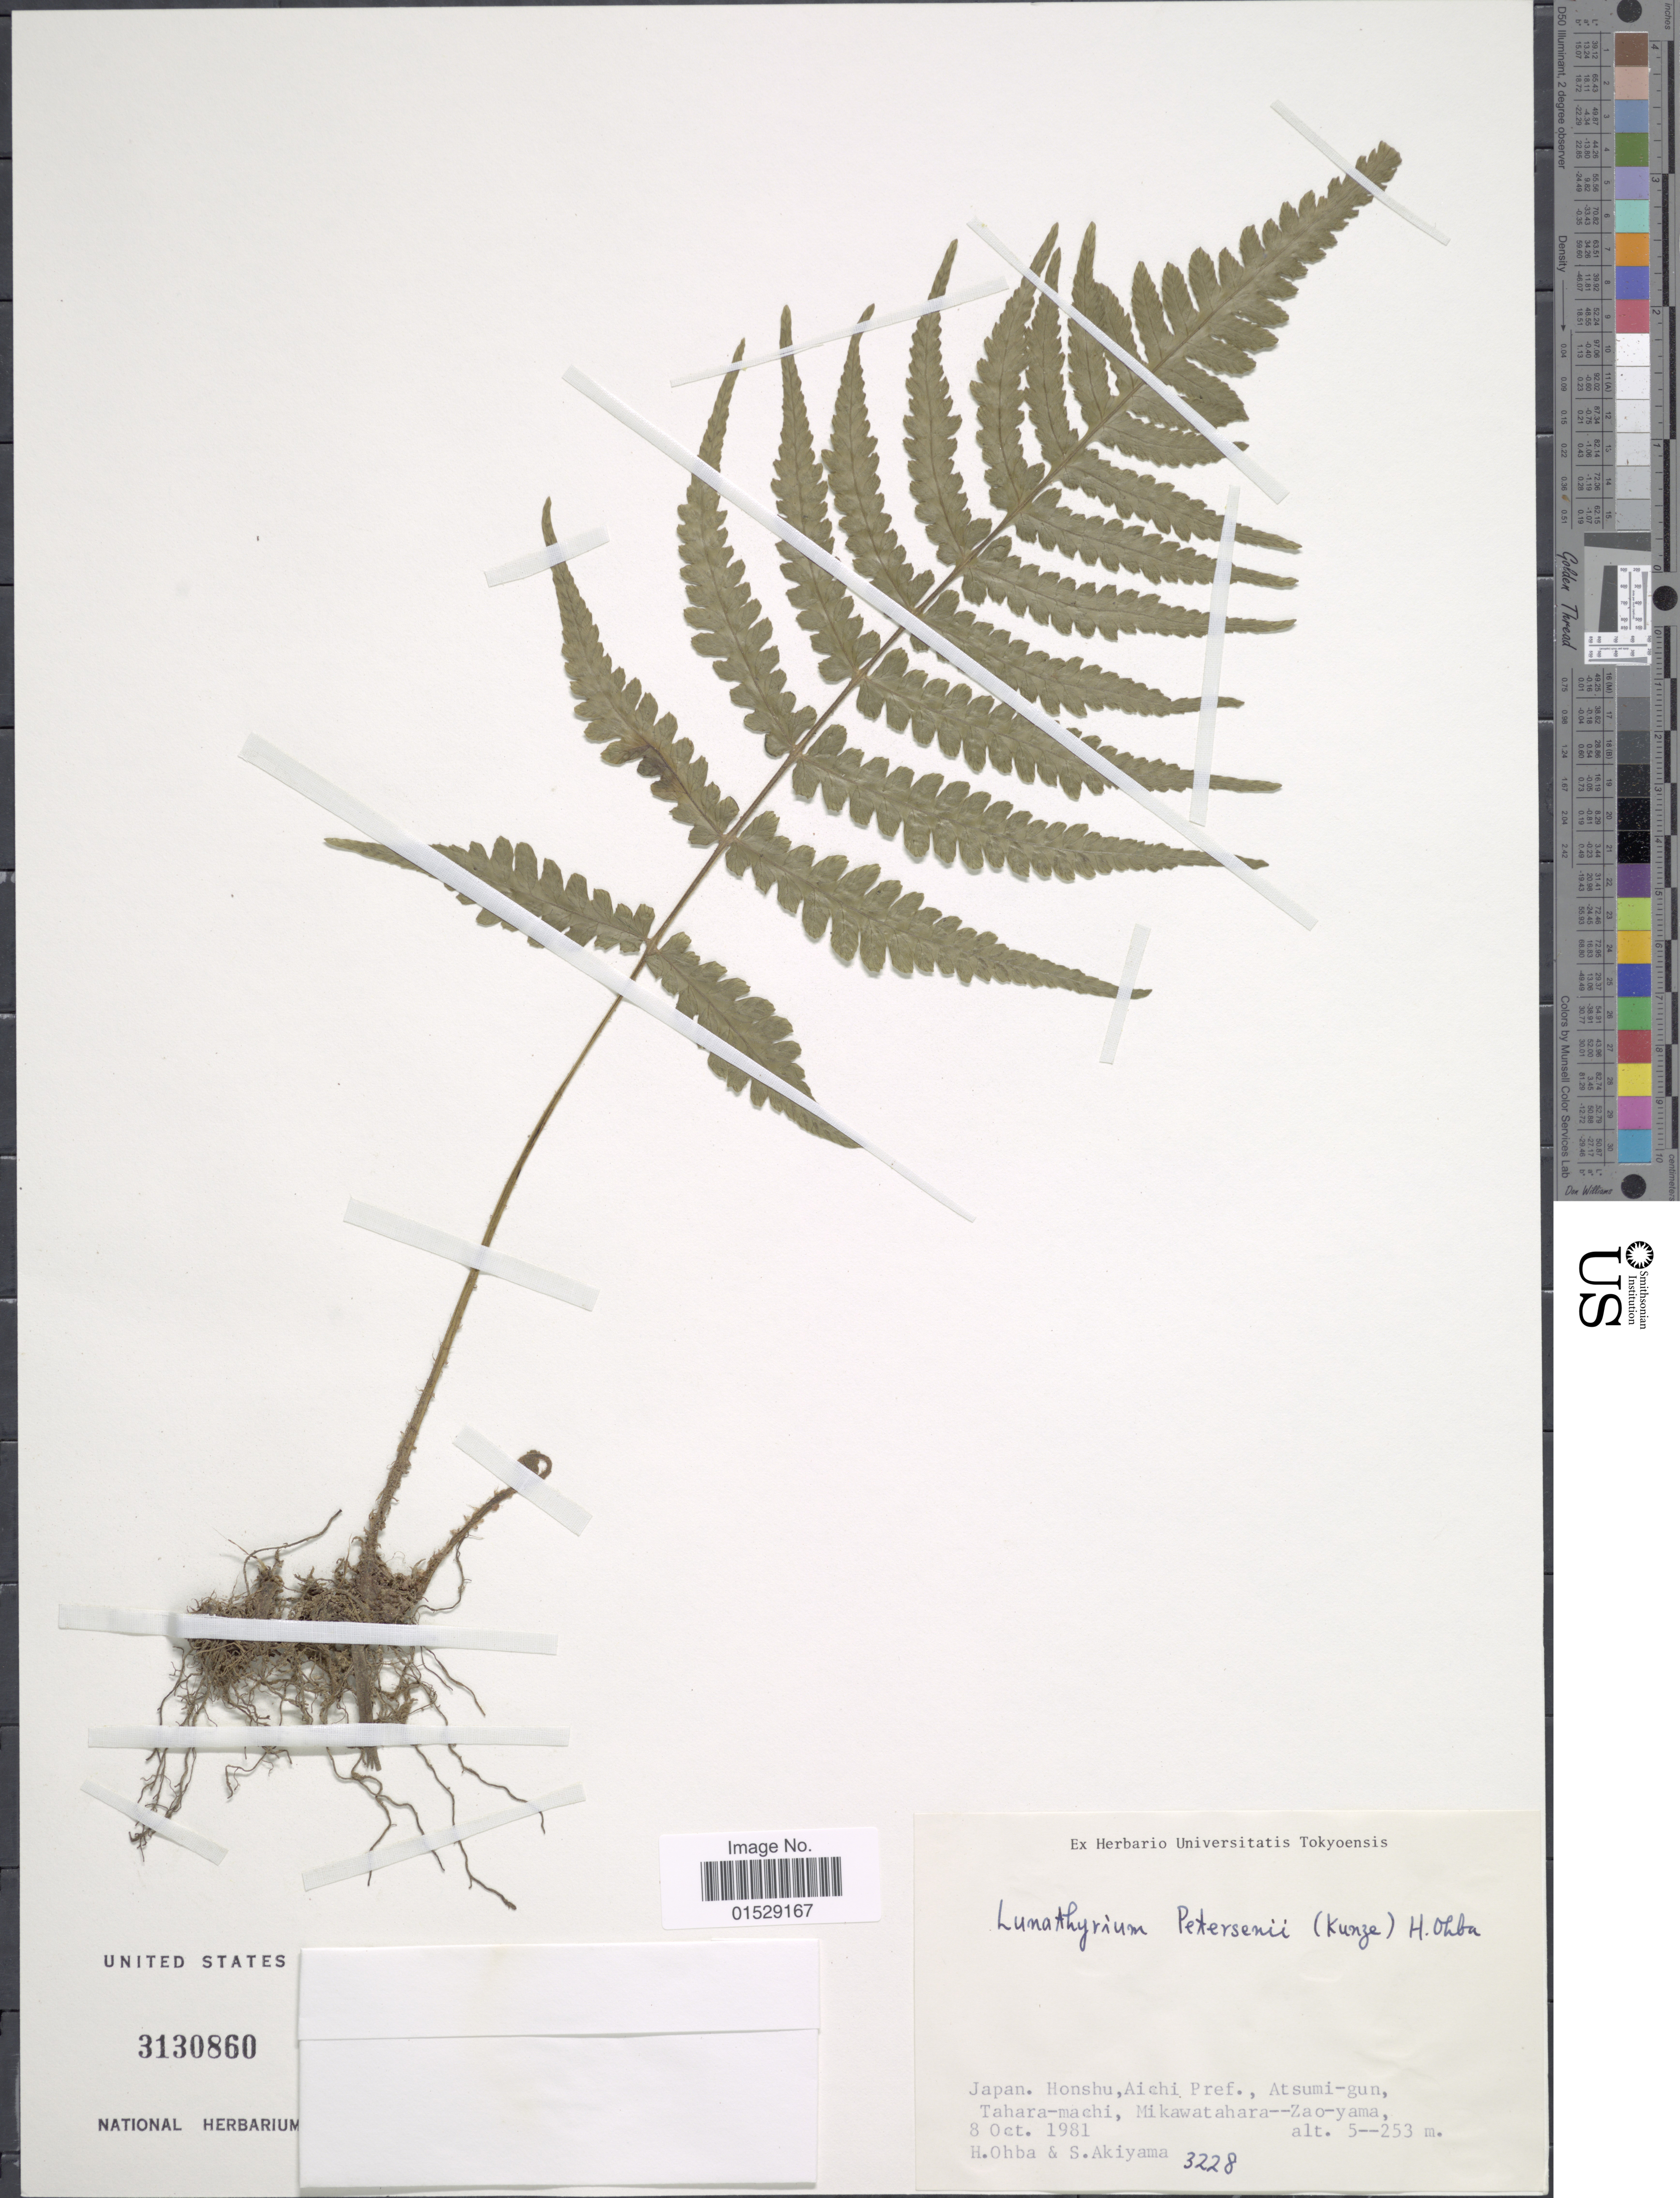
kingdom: Plantae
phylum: Tracheophyta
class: Polypodiopsida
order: Polypodiales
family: Athyriaceae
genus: Deparia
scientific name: Deparia petersenii var. petersenii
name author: (Kunze) M. Kato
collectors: H. Ohba & Shinobu Akiyama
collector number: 3228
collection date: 1981-10-08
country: Japan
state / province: Aiti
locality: Japan, Honshu, Aichi Pref., Atsumi-gun, Tahara-machi, Mikawatahara--Zao-yama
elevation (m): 5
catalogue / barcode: US 3130860